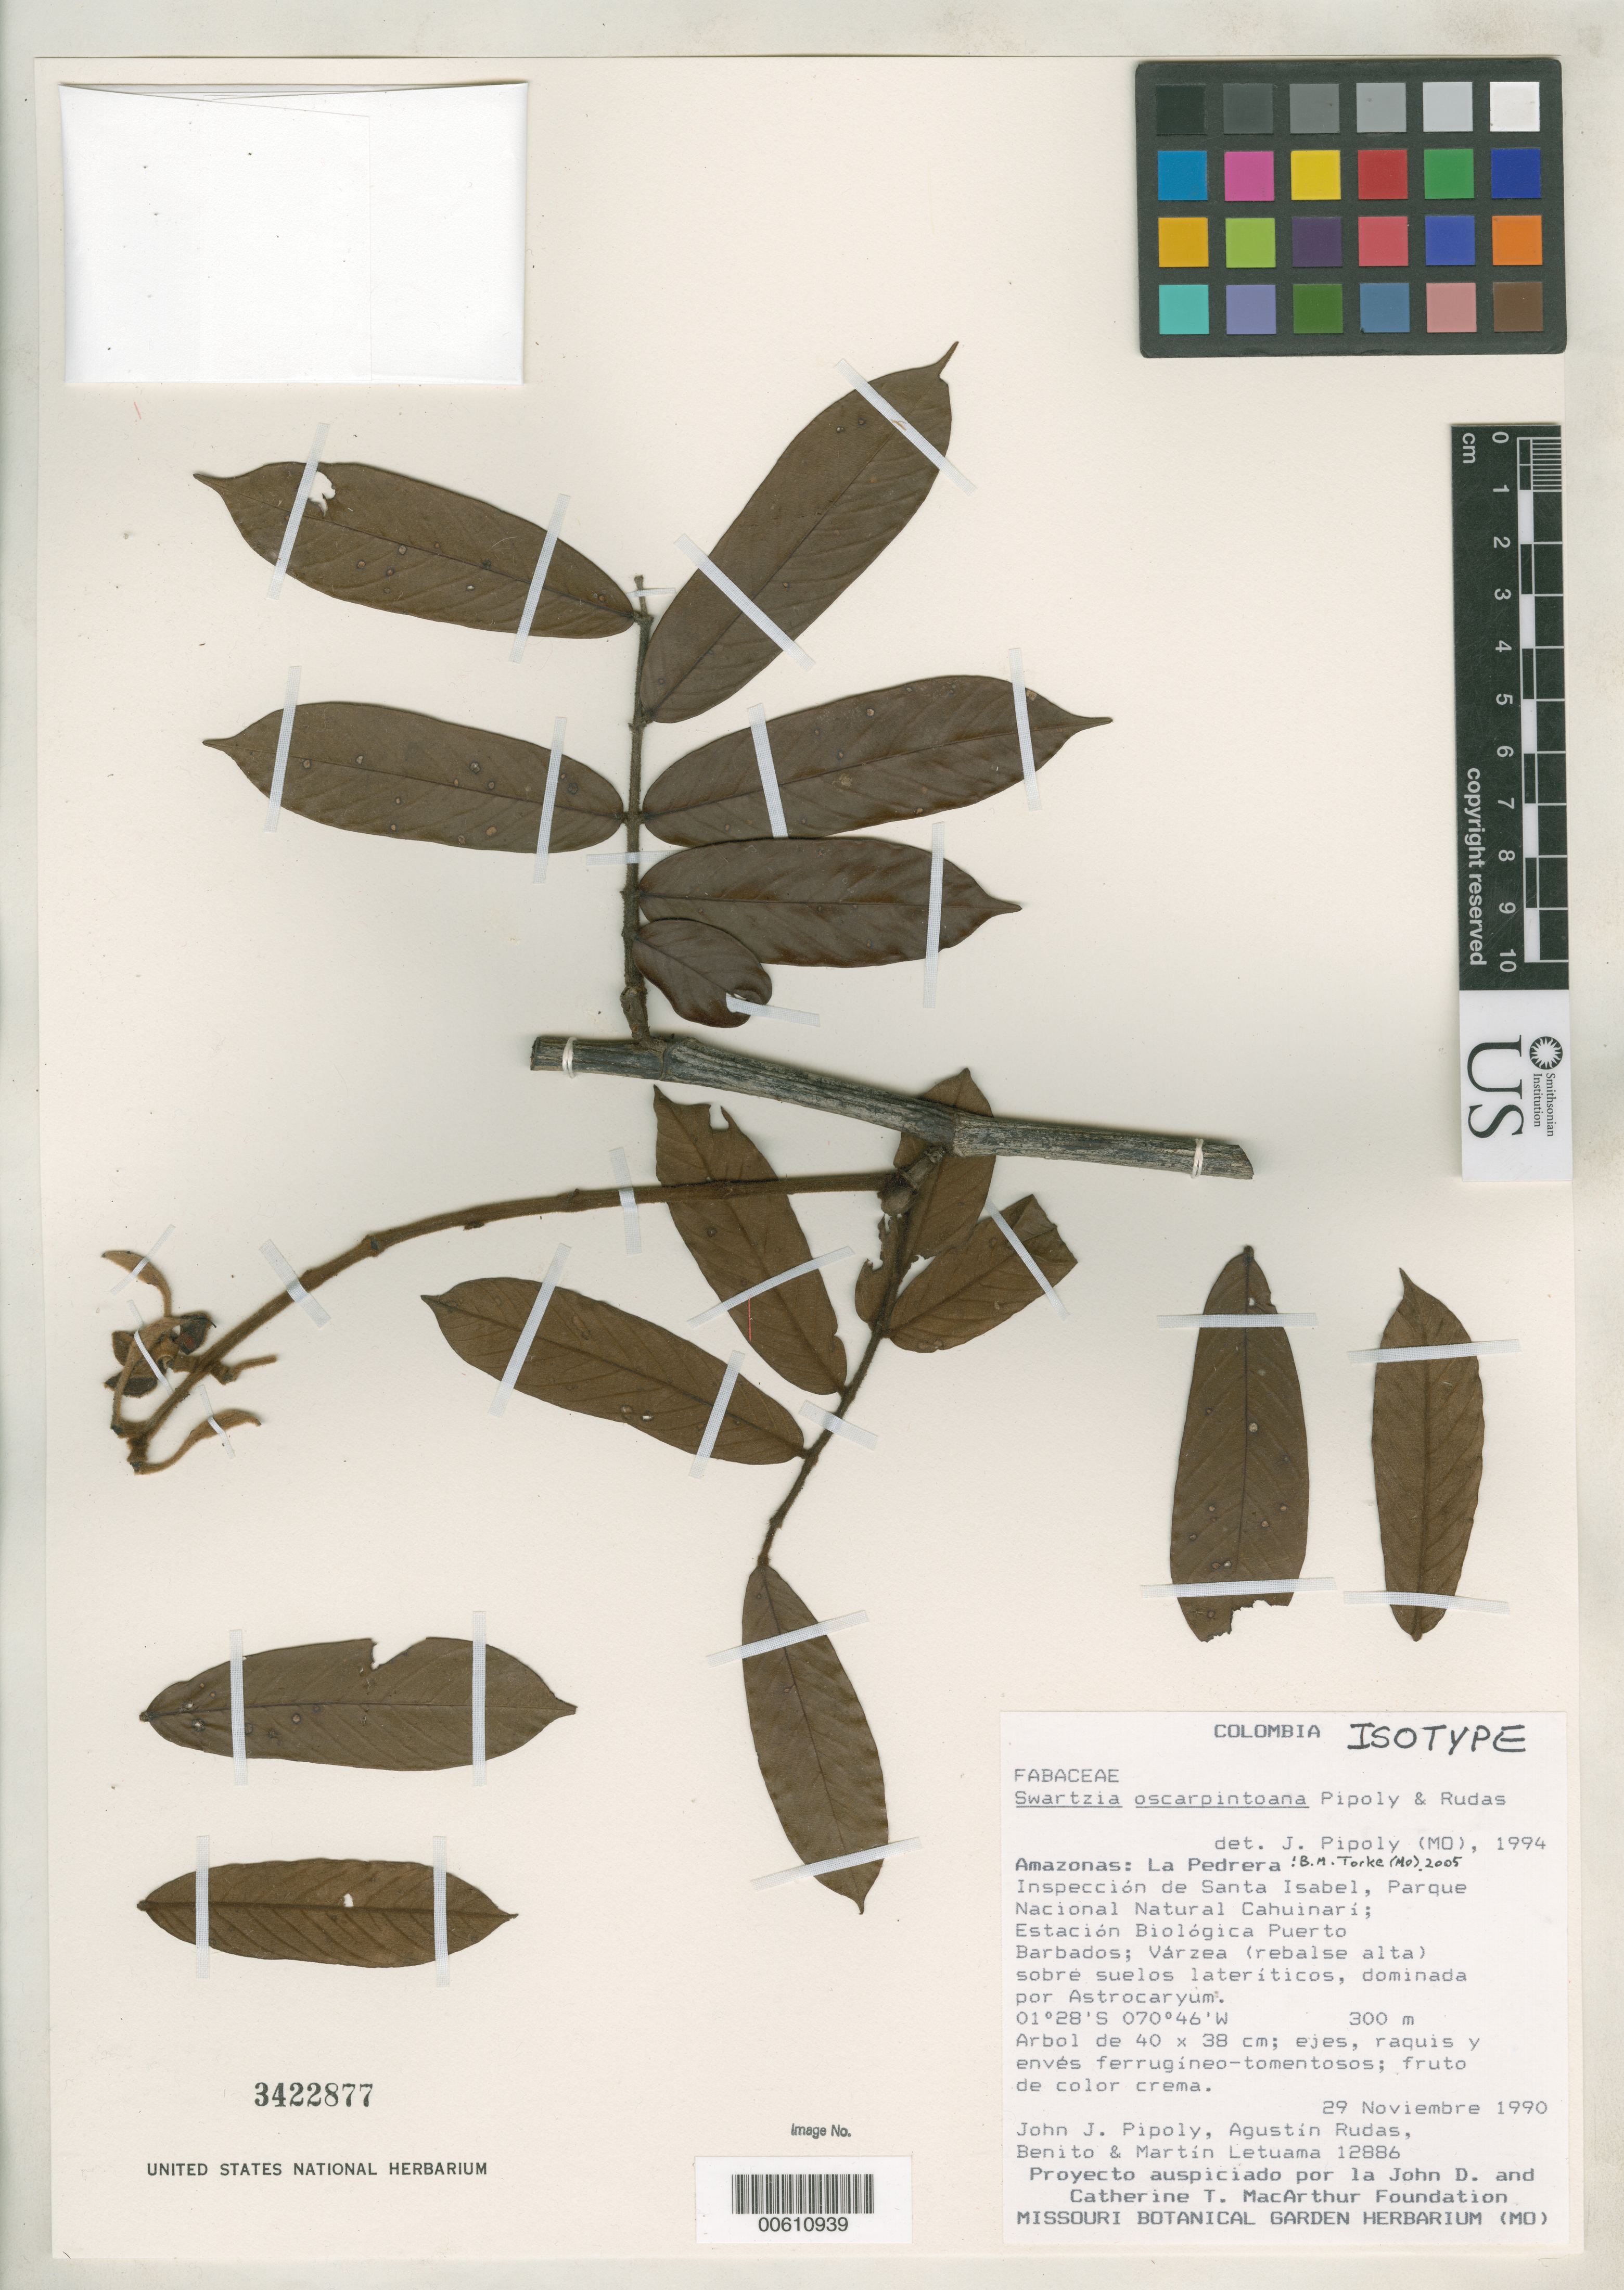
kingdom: Plantae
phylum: Tracheophyta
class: Magnoliopsida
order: Fabales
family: Fabaceae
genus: Swartzia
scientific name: Swartzia oscarpintoana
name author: Pipoly & Rudas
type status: Isotype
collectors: J. J. Pipoly, A. Rudas, B. Letuama & M. Letuama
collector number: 12886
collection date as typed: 29 Nov 1990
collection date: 1990-11-29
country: Colombia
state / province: Amazônas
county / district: La Pedrera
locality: Inspeccion de Santa Isabel, Parque National Natural Cahuinar, Estacion Biologica Puerto Barbados, Varzea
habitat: Sobre suelos lateriticos, dominada por Astrocaryum.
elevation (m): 300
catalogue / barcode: US 3422877